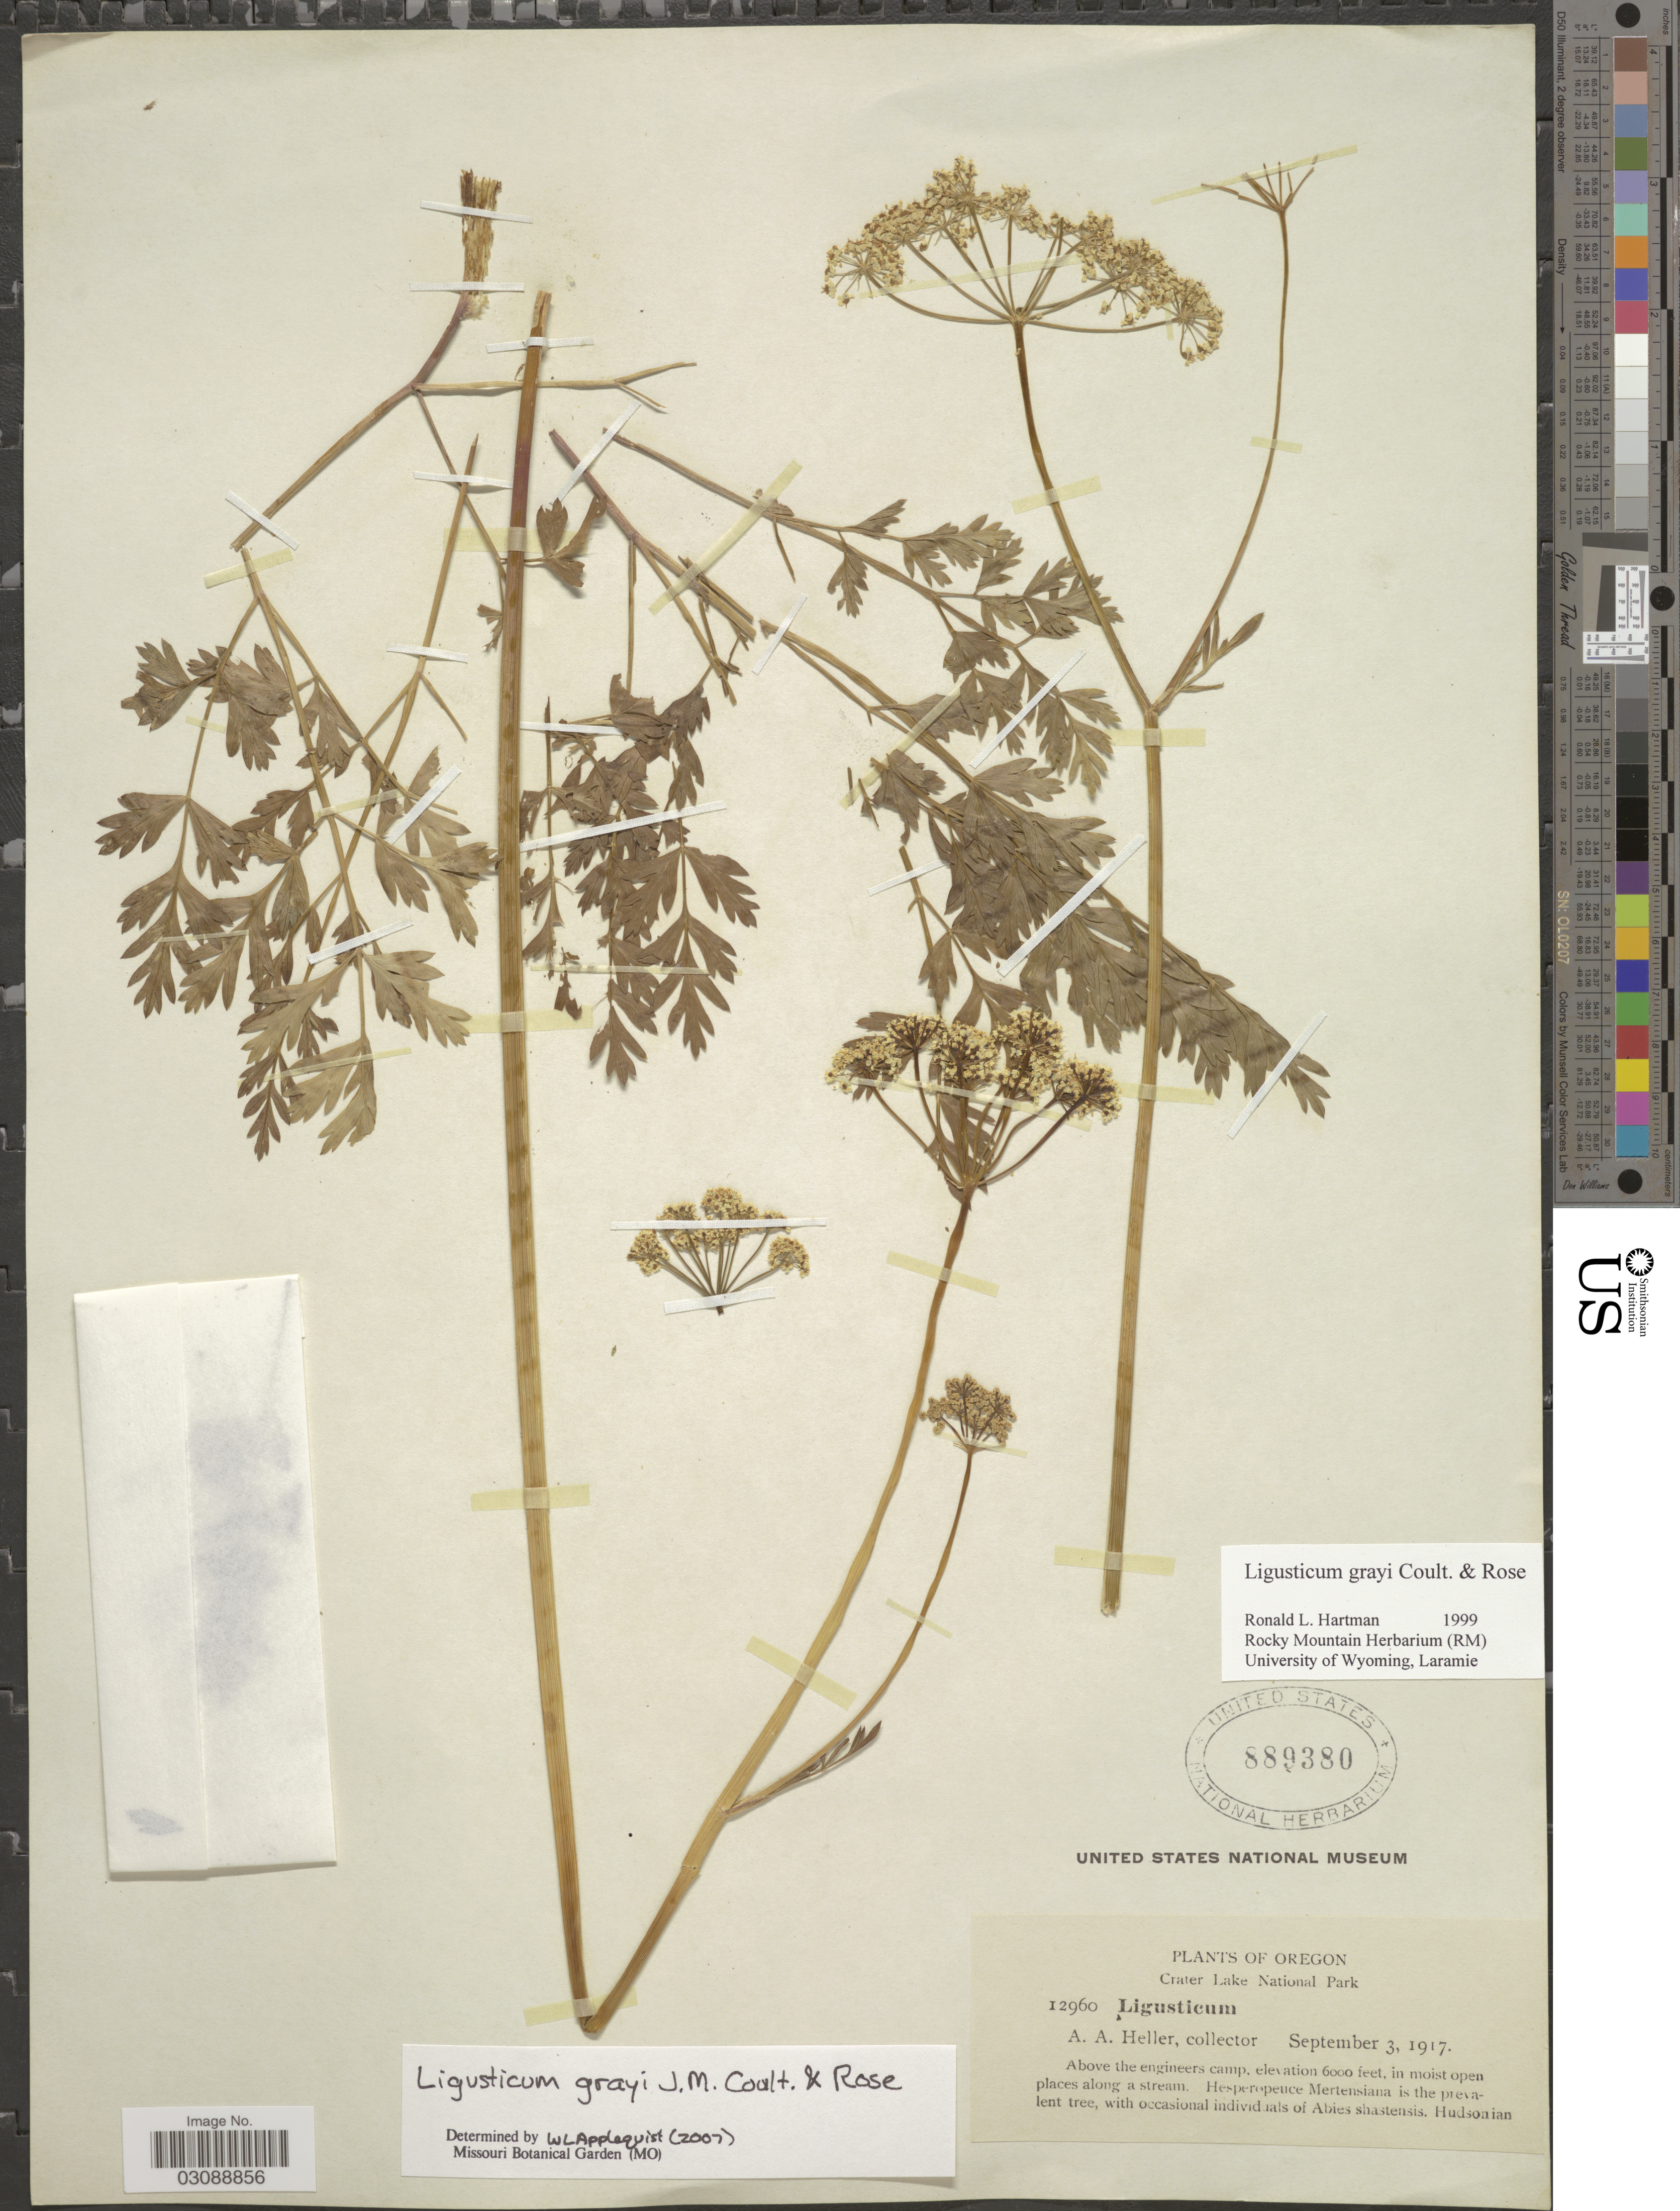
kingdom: Plantae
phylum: Tracheophyta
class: Magnoliopsida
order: Apiales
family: Apiaceae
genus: Ligusticum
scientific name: Ligusticum grayi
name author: J.M. Coult. & Rose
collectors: A. A. Heller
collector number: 12960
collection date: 1917-09-03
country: United States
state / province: Oregon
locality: Crater Lake National Park. Above the engineers camp.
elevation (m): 1829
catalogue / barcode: US 889380